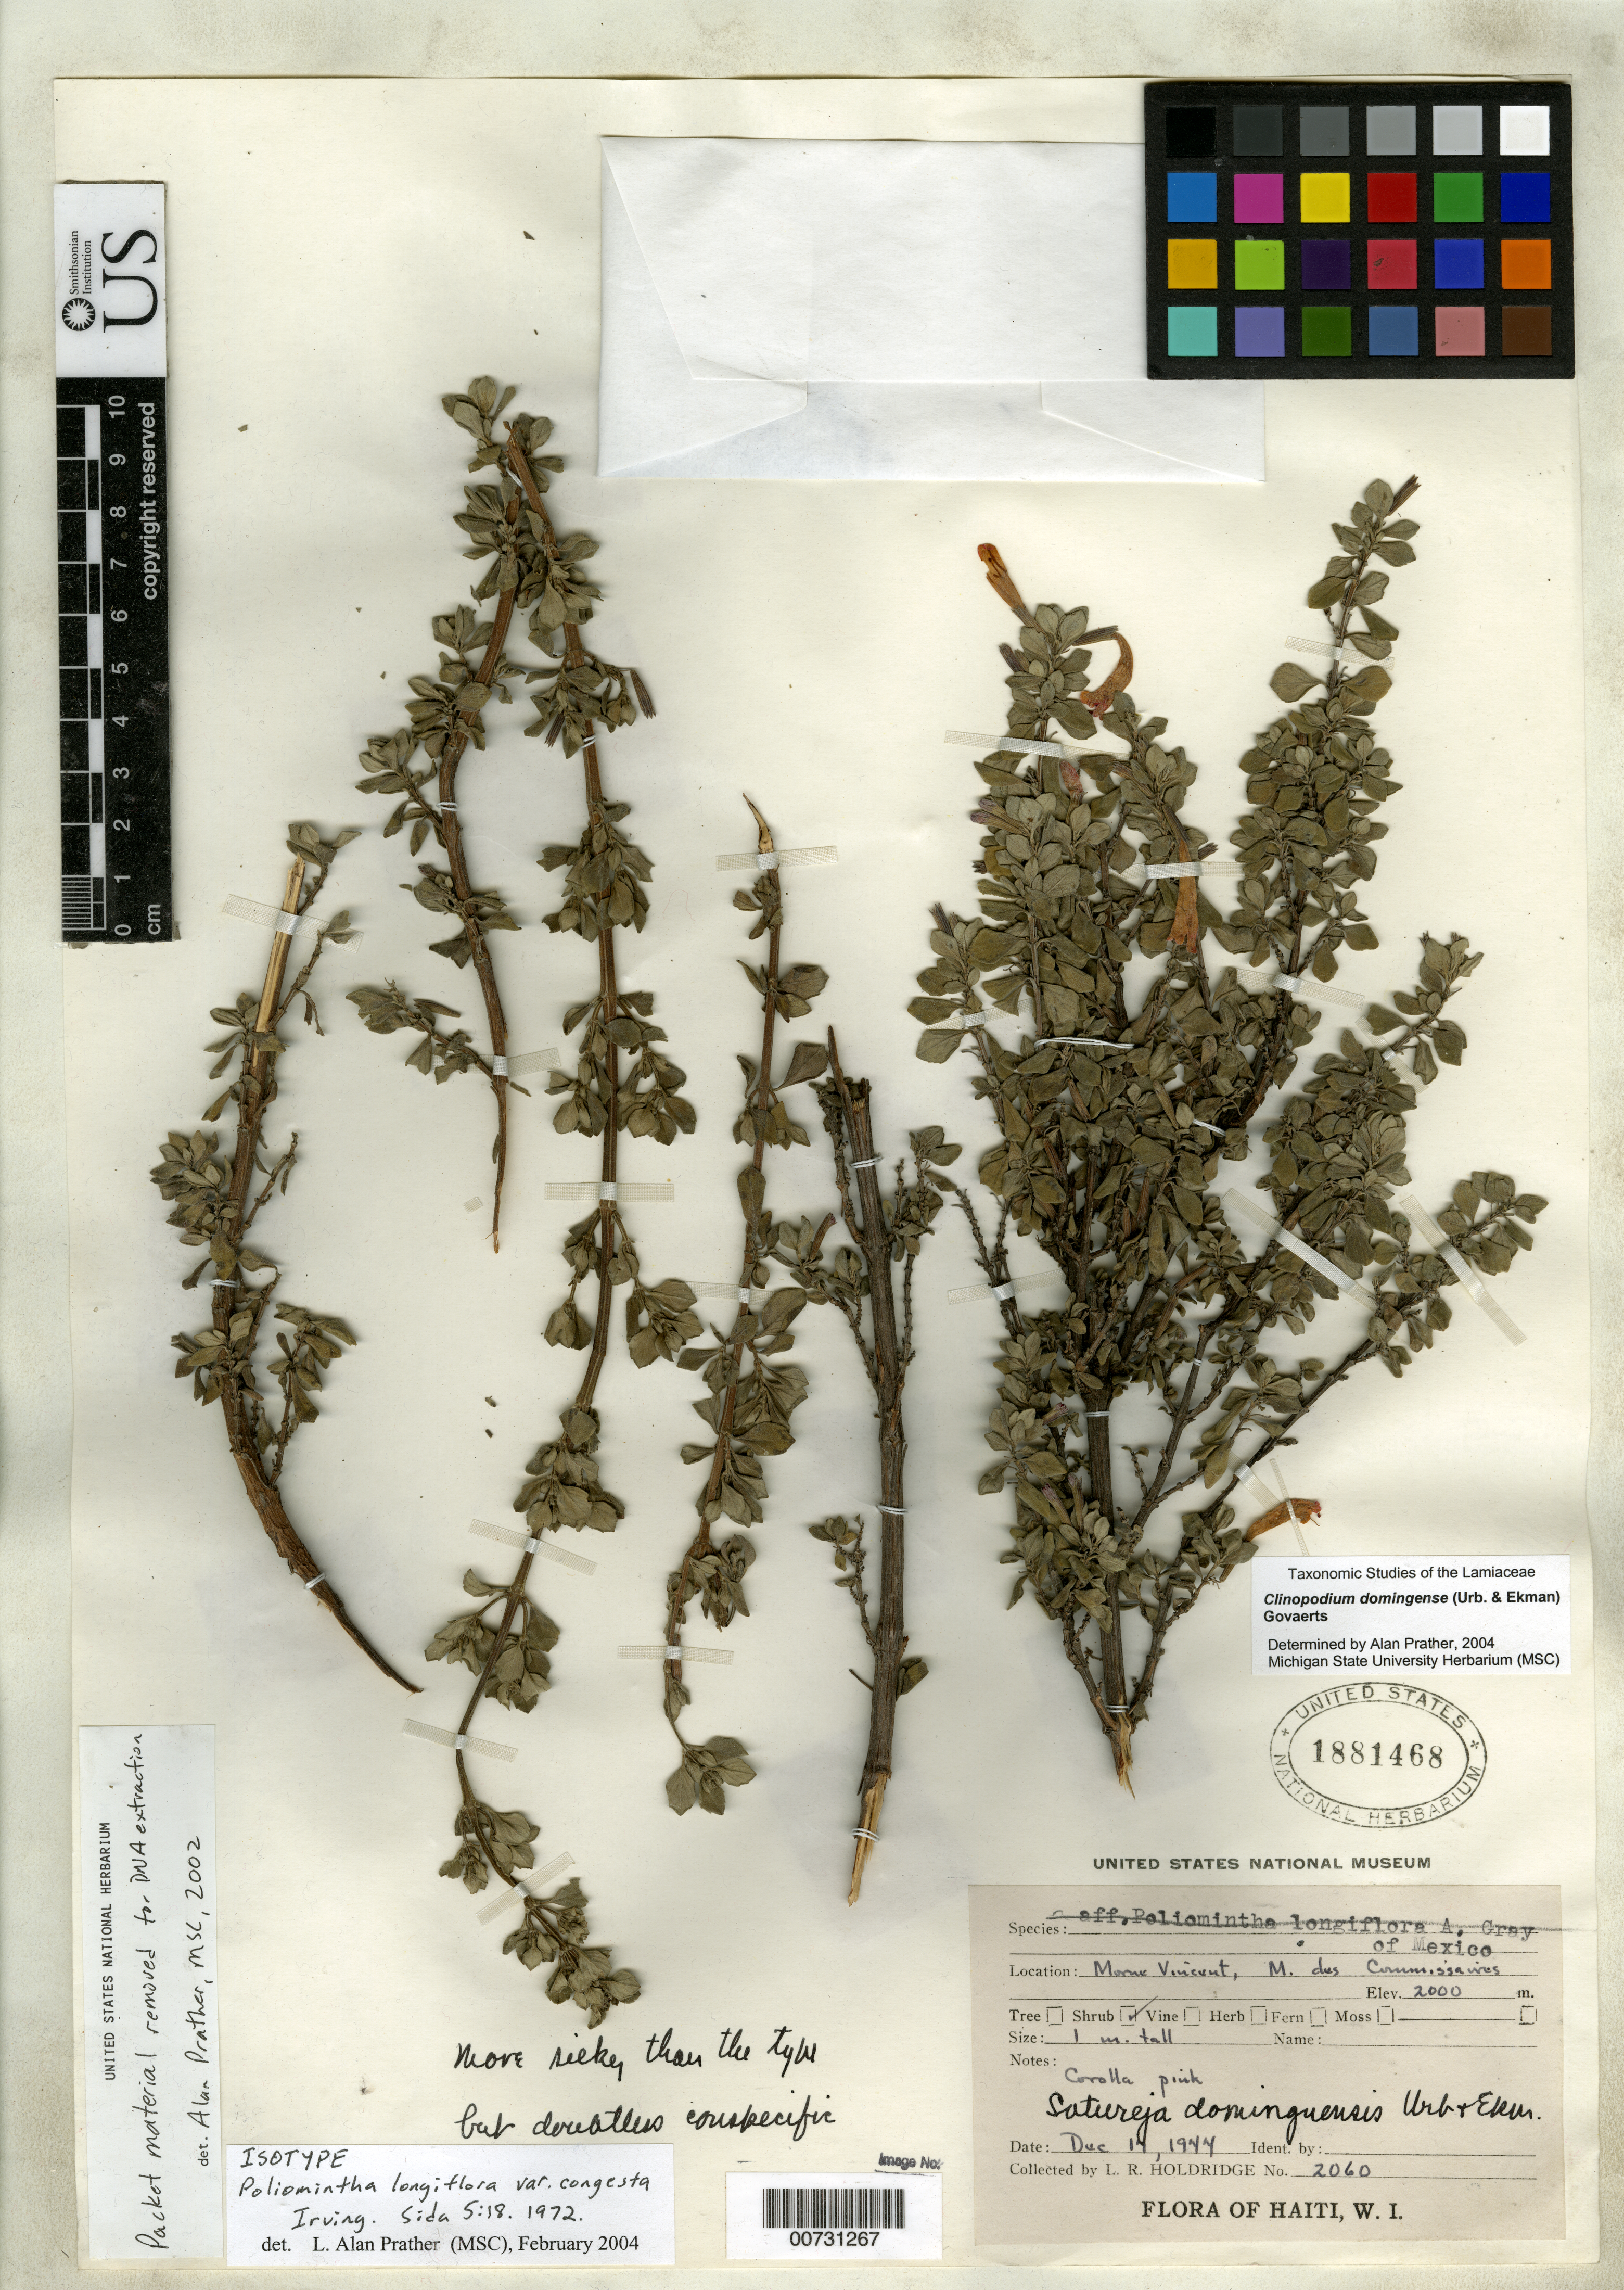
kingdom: Plantae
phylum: Tracheophyta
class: Magnoliopsida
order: Lamiales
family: Lamiaceae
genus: Poliomintha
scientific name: Poliomintha longiflora var. congesta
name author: R.S. Irving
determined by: Prather, L. A.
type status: Isotype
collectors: L. Holdridge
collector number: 2060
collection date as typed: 14 Dec 1944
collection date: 1944-12-14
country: Haiti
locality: Morne Vincent, M. des Commissaires.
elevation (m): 2000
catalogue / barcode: US 1881468